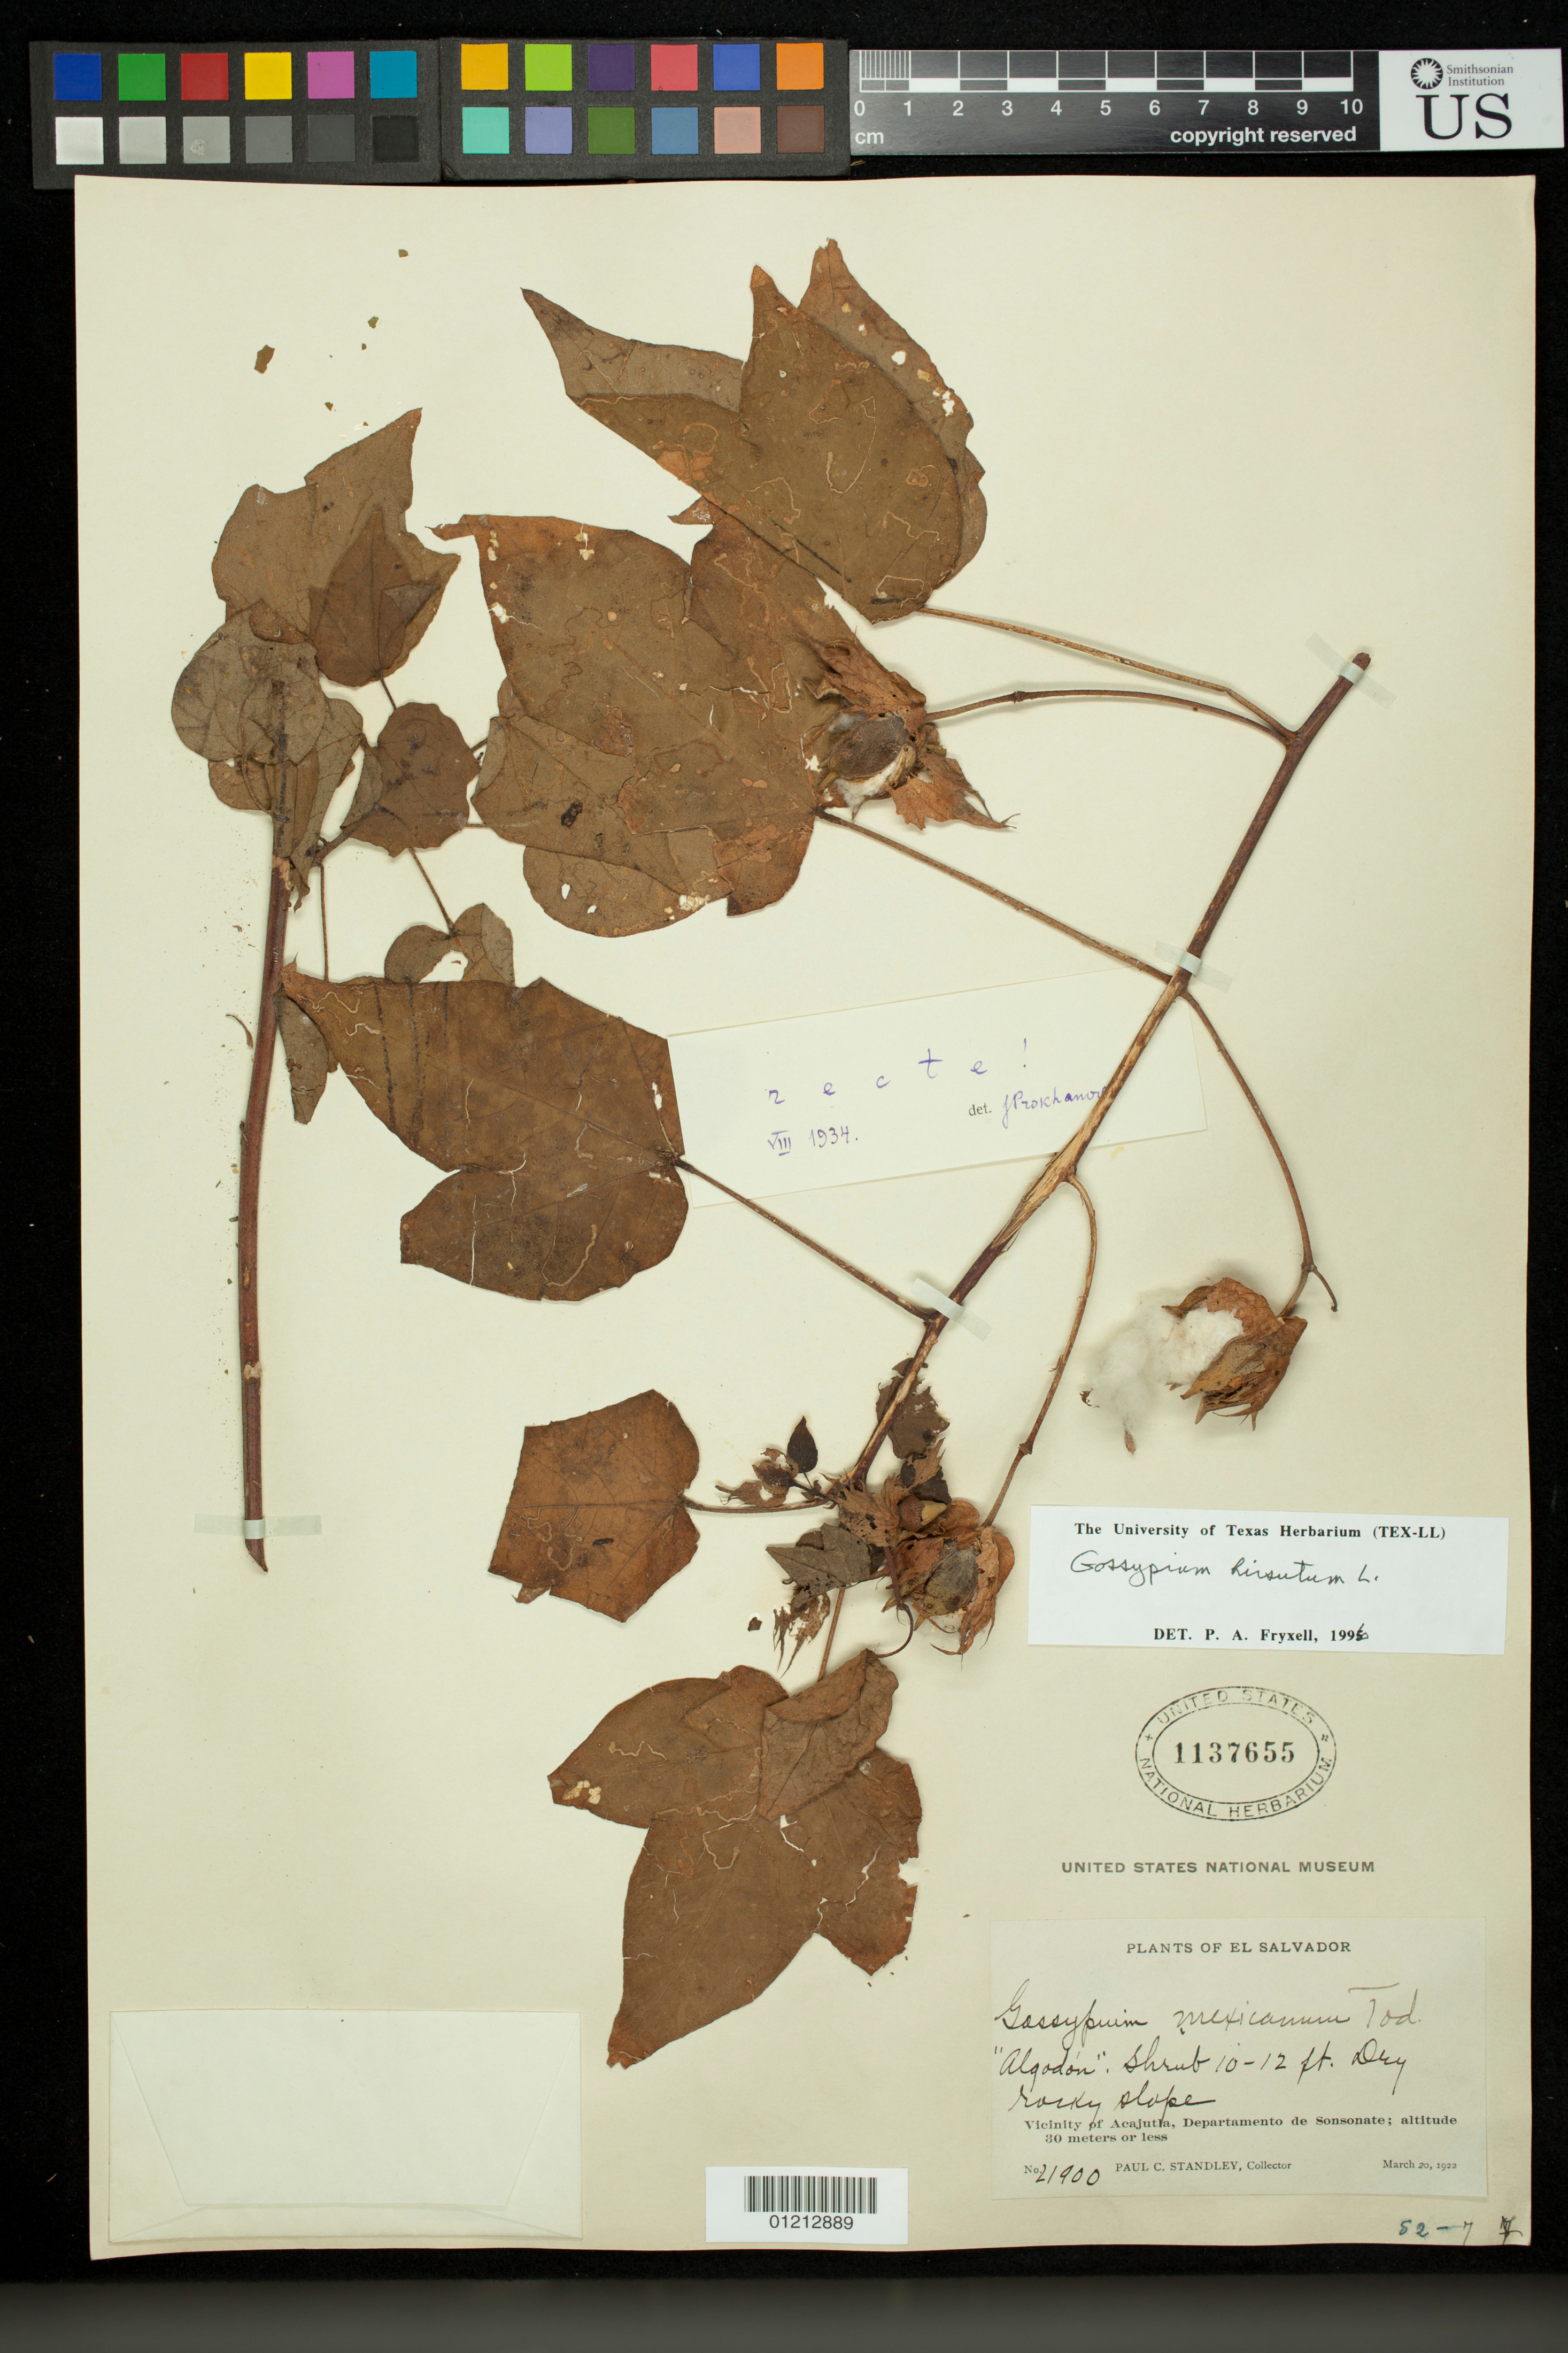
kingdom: Plantae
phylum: Tracheophyta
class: Magnoliopsida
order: Malvales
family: Malvaceae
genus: Gossypium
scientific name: Gossypium hirsutum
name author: L.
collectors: P. C. Standley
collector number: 21900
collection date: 1922-03-20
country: El Salvador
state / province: Sonsonate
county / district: Acajutla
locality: Vicinity of Acajutla; dry rocky slope.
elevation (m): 30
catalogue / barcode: US 1137655